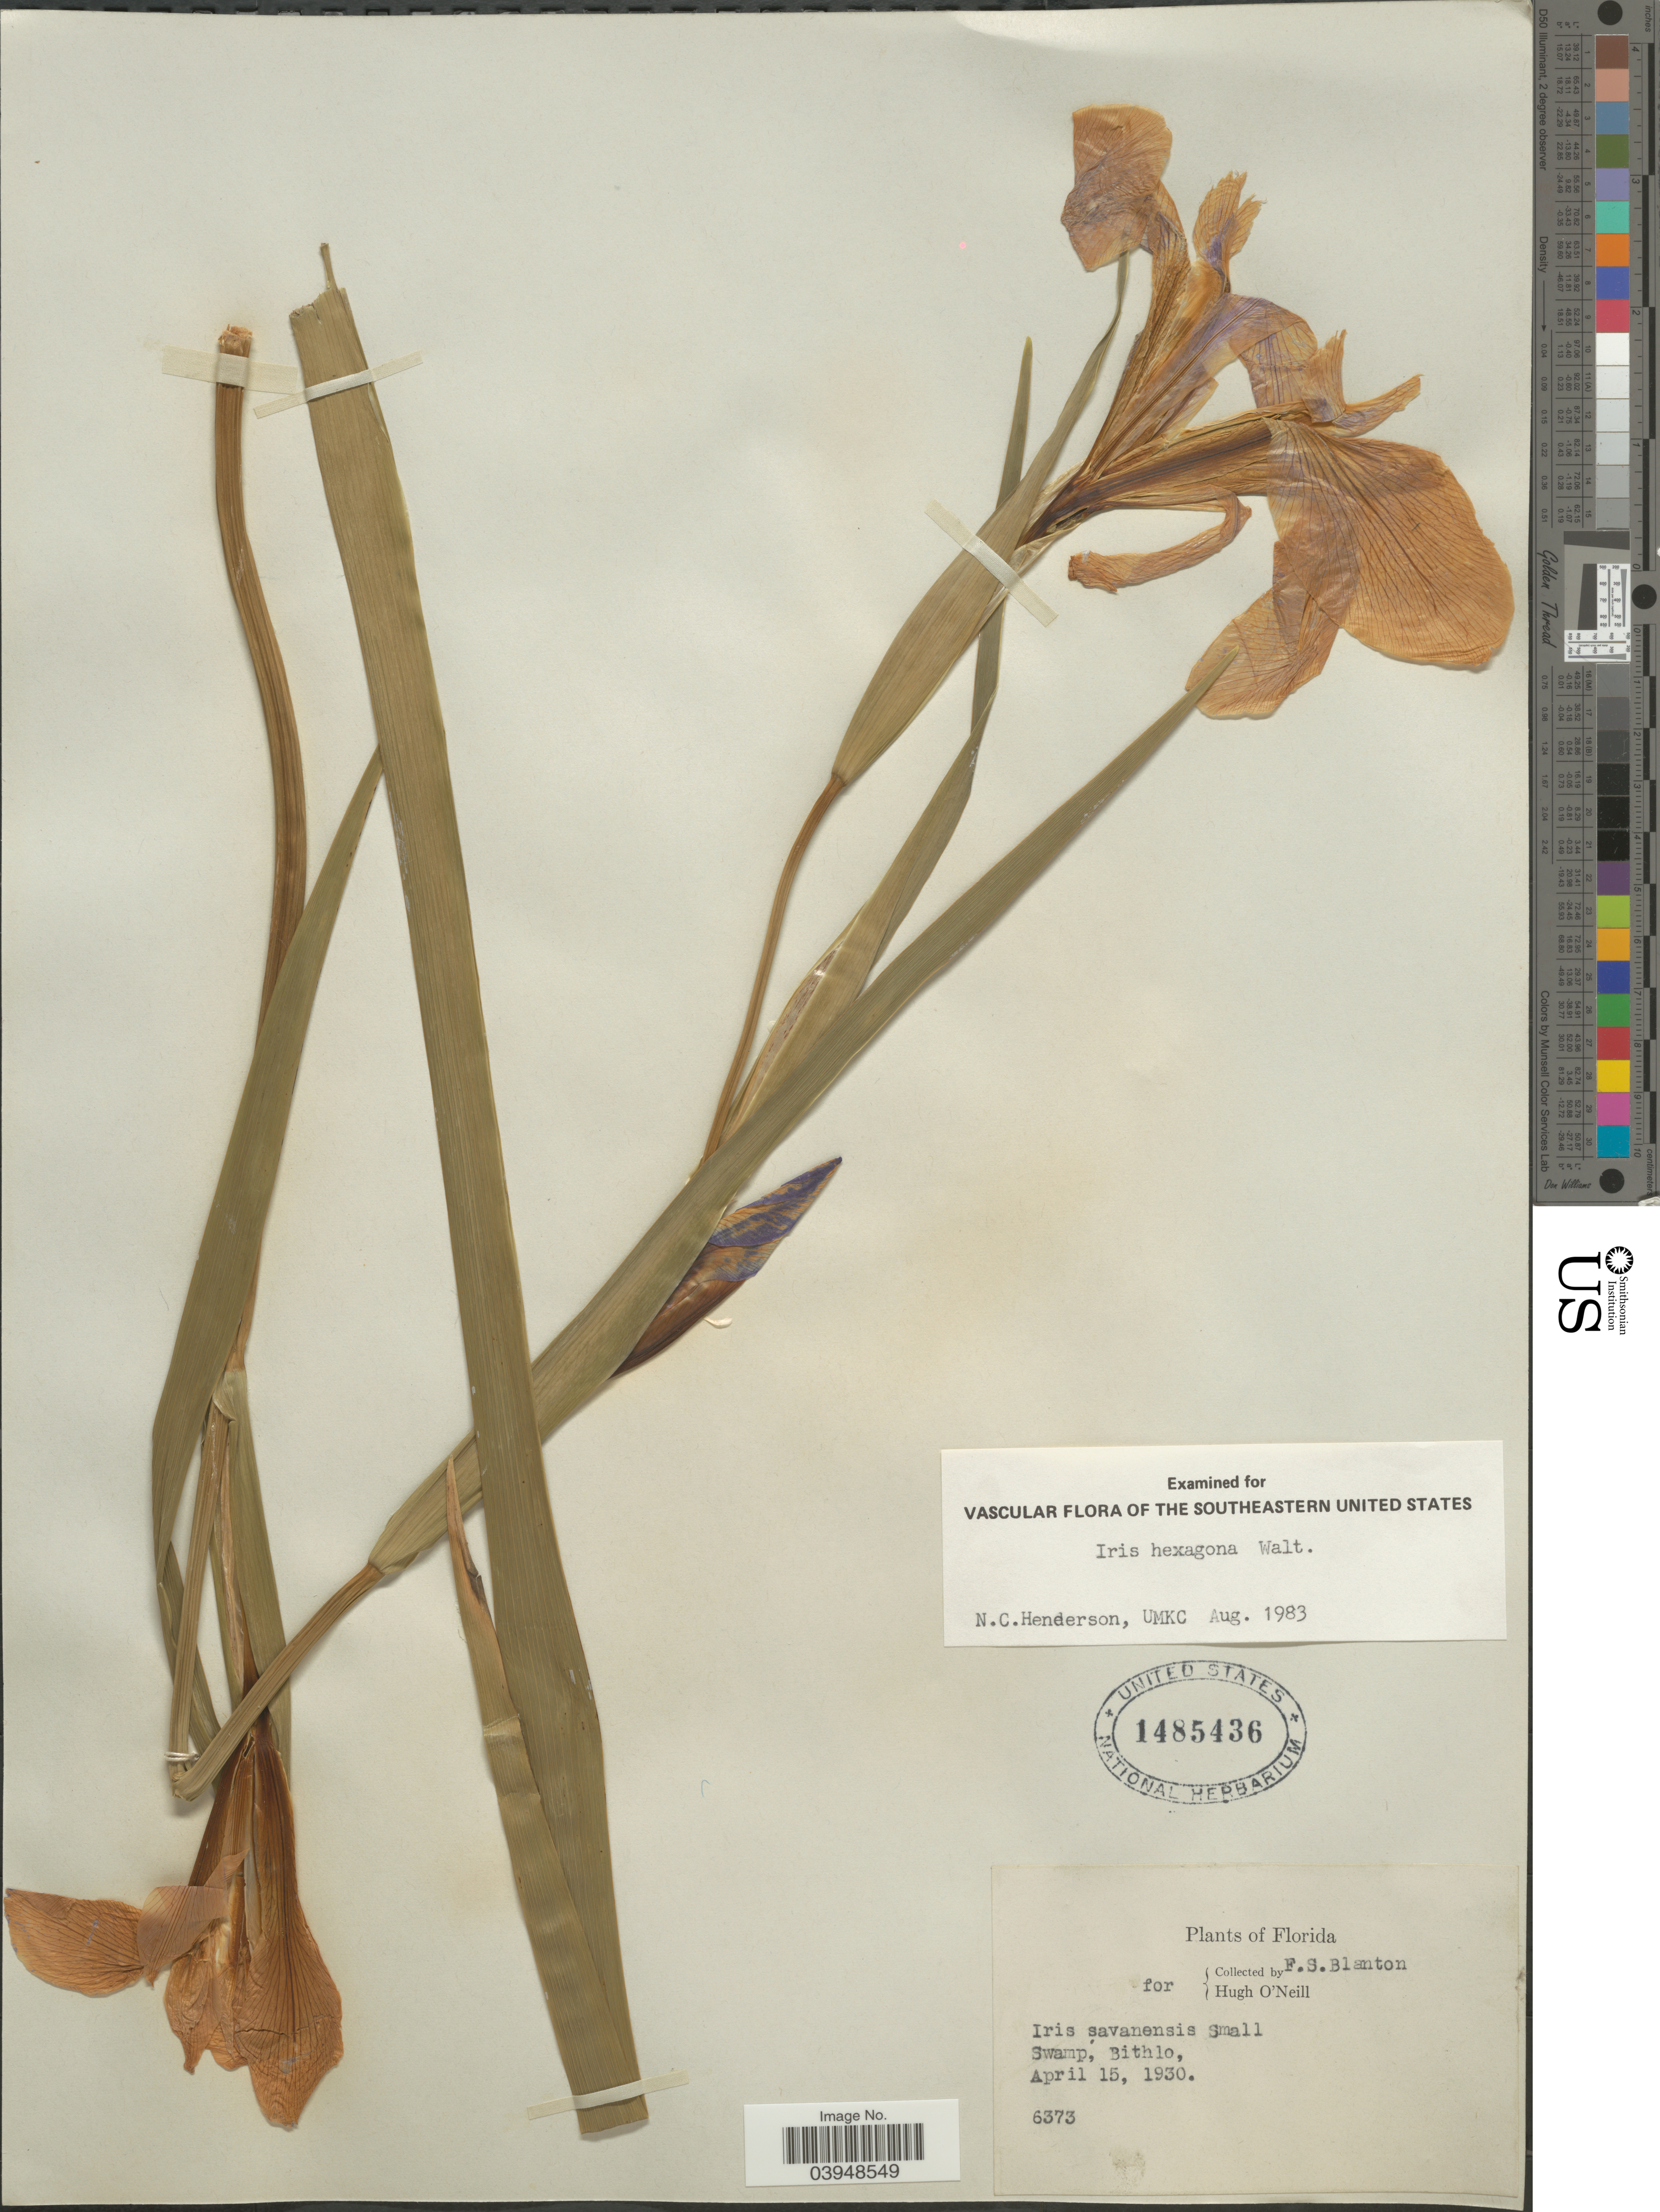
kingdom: Plantae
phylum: Tracheophyta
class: Liliopsida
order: Asparagales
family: Iridaceae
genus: Iris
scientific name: Iris hexagona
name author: Walter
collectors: F. S. Blanton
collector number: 6373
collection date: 1930-04-15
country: United States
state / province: Florida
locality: Bithlo.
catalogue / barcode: US 1485436